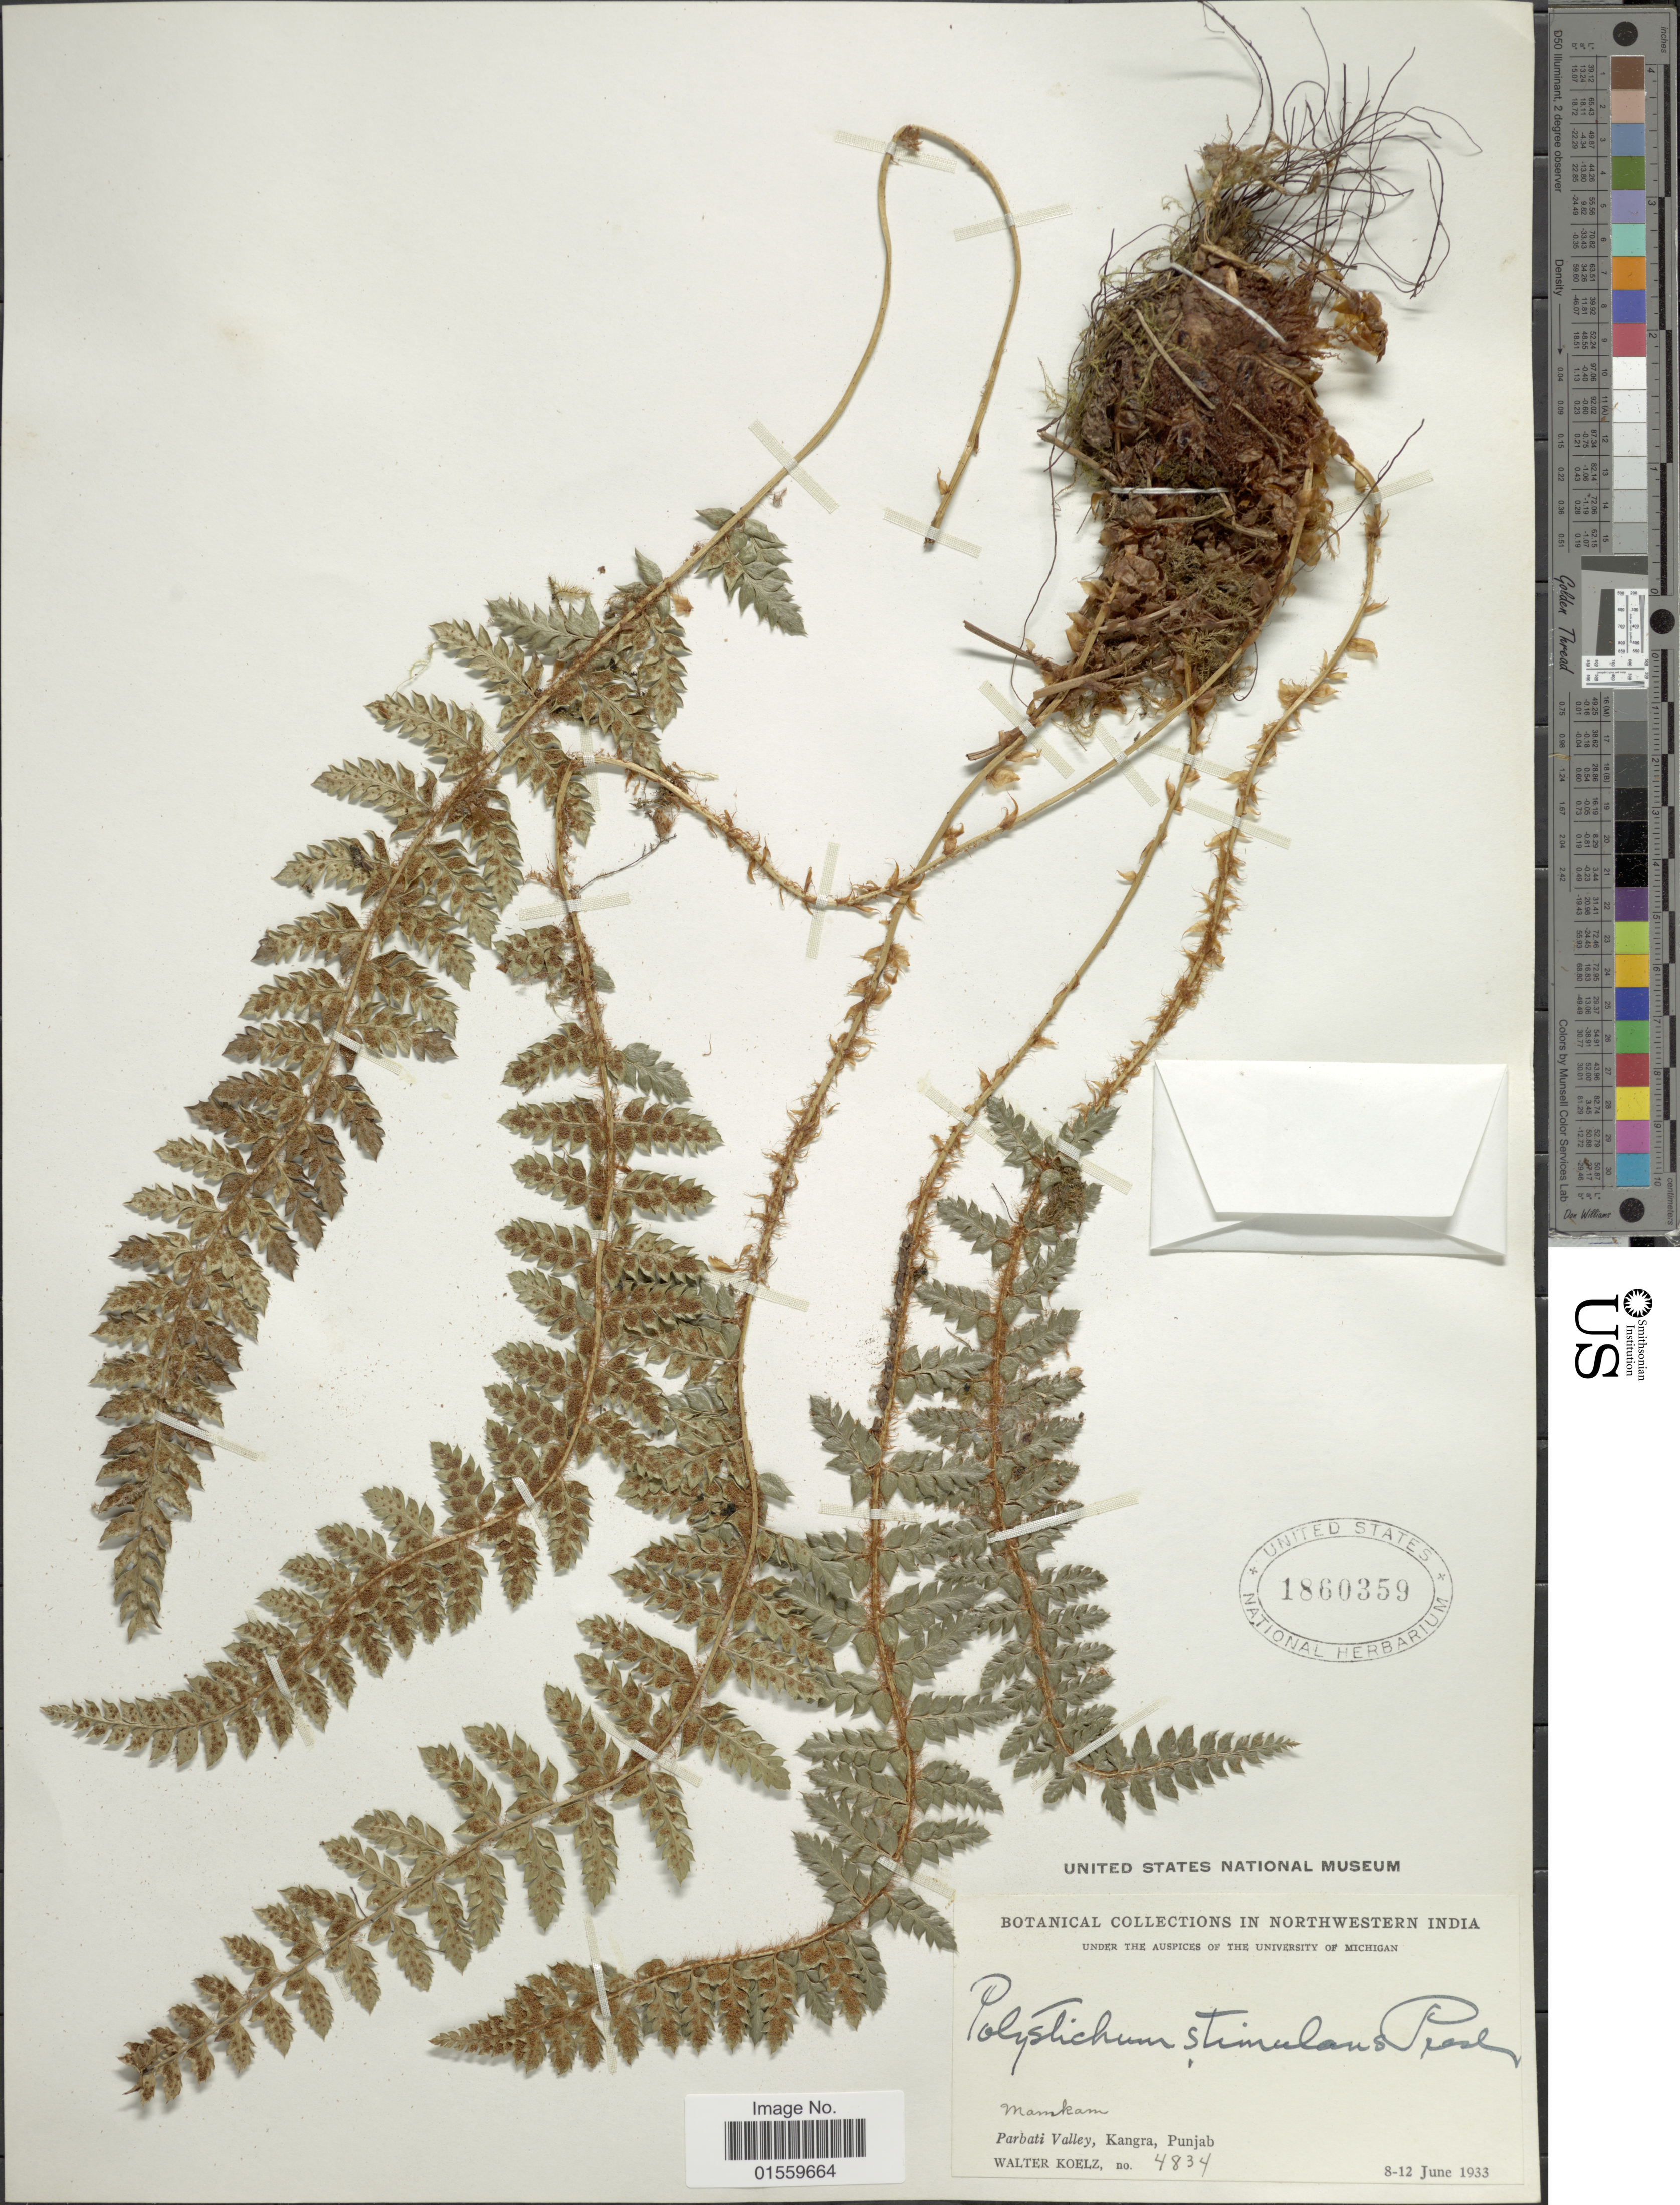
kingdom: Plantae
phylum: Tracheophyta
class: Polypodiopsida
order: Polypodiales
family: Dryopteridaceae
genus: Polystichum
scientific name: Polystichum stimulans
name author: (Kunze ex Mett.) Bedd.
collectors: W. N. Koelz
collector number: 4834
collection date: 1933-06-08/1933-06-12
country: India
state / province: Himachal Pradesh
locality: Northwestern India, Mamkam, Parbati Valley, Kangra, Punjab.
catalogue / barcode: US 1860359